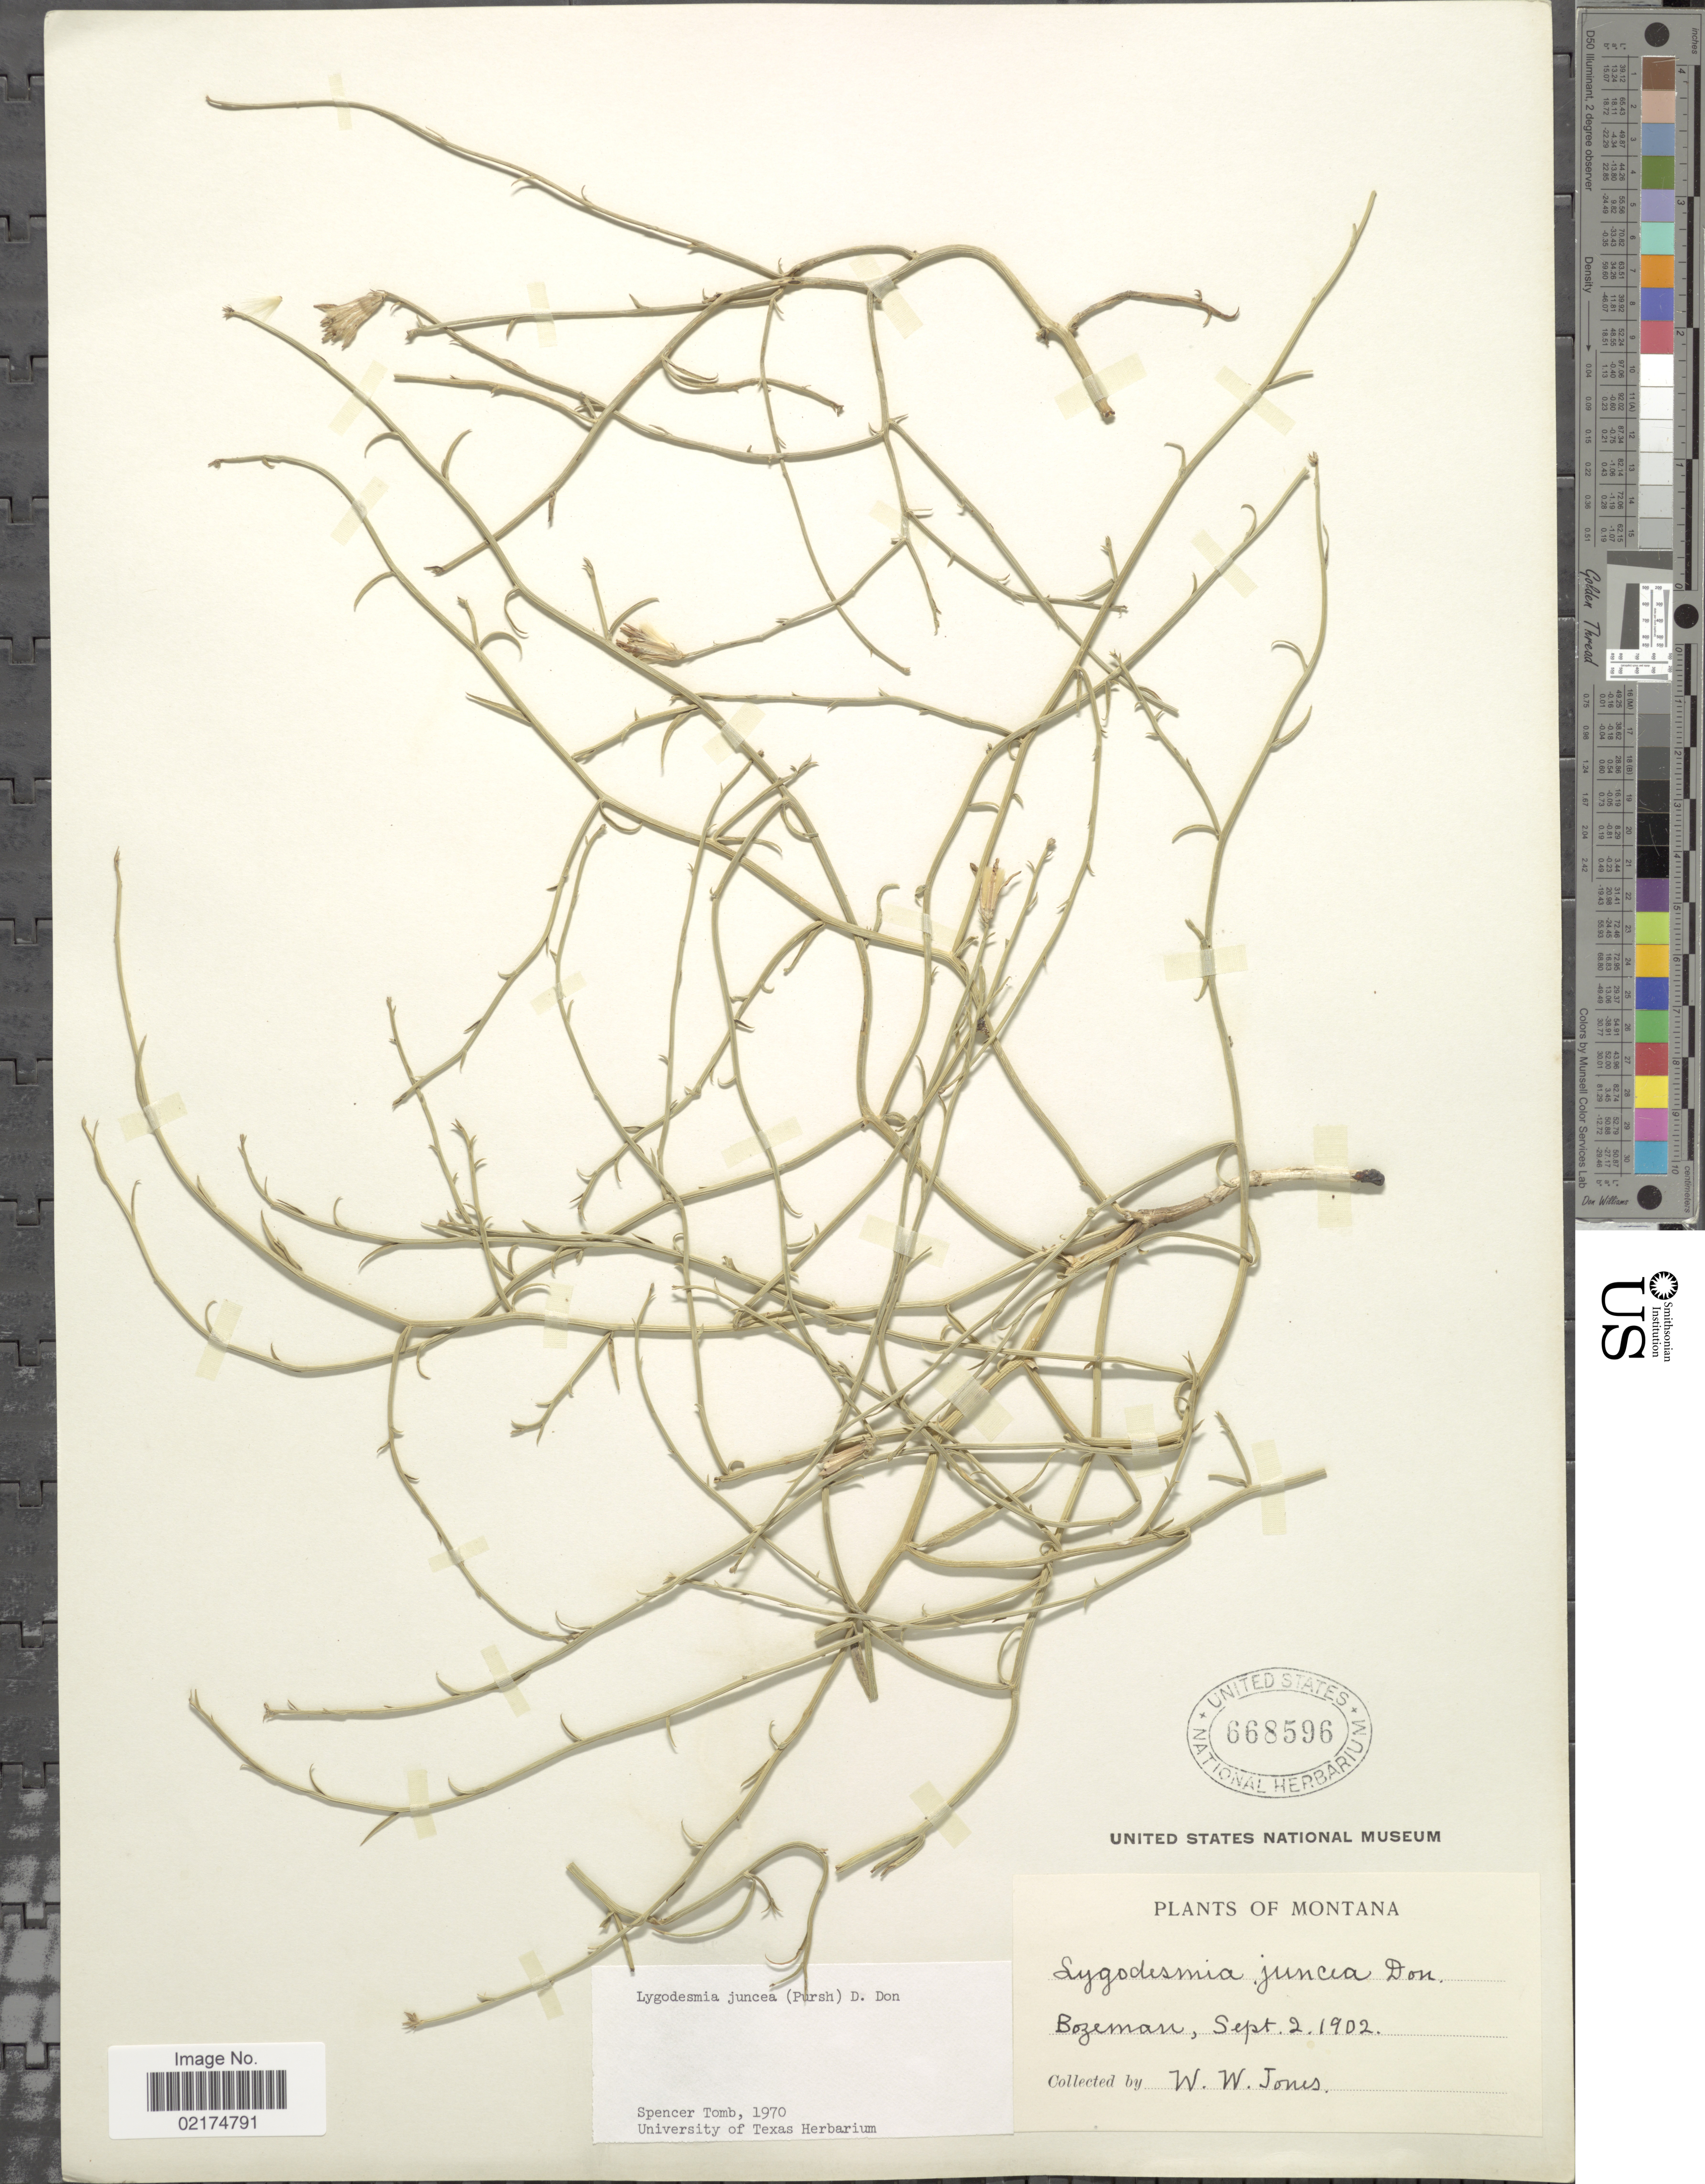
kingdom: Plantae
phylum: Tracheophyta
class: Magnoliopsida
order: Asterales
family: Asteraceae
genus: Lygodesmia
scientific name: Lygodesmia juncea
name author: D. Don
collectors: W. W. Jones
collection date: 1902-09-02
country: United States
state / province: Montana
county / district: Gallatin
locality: Bozeman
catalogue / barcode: US 668596